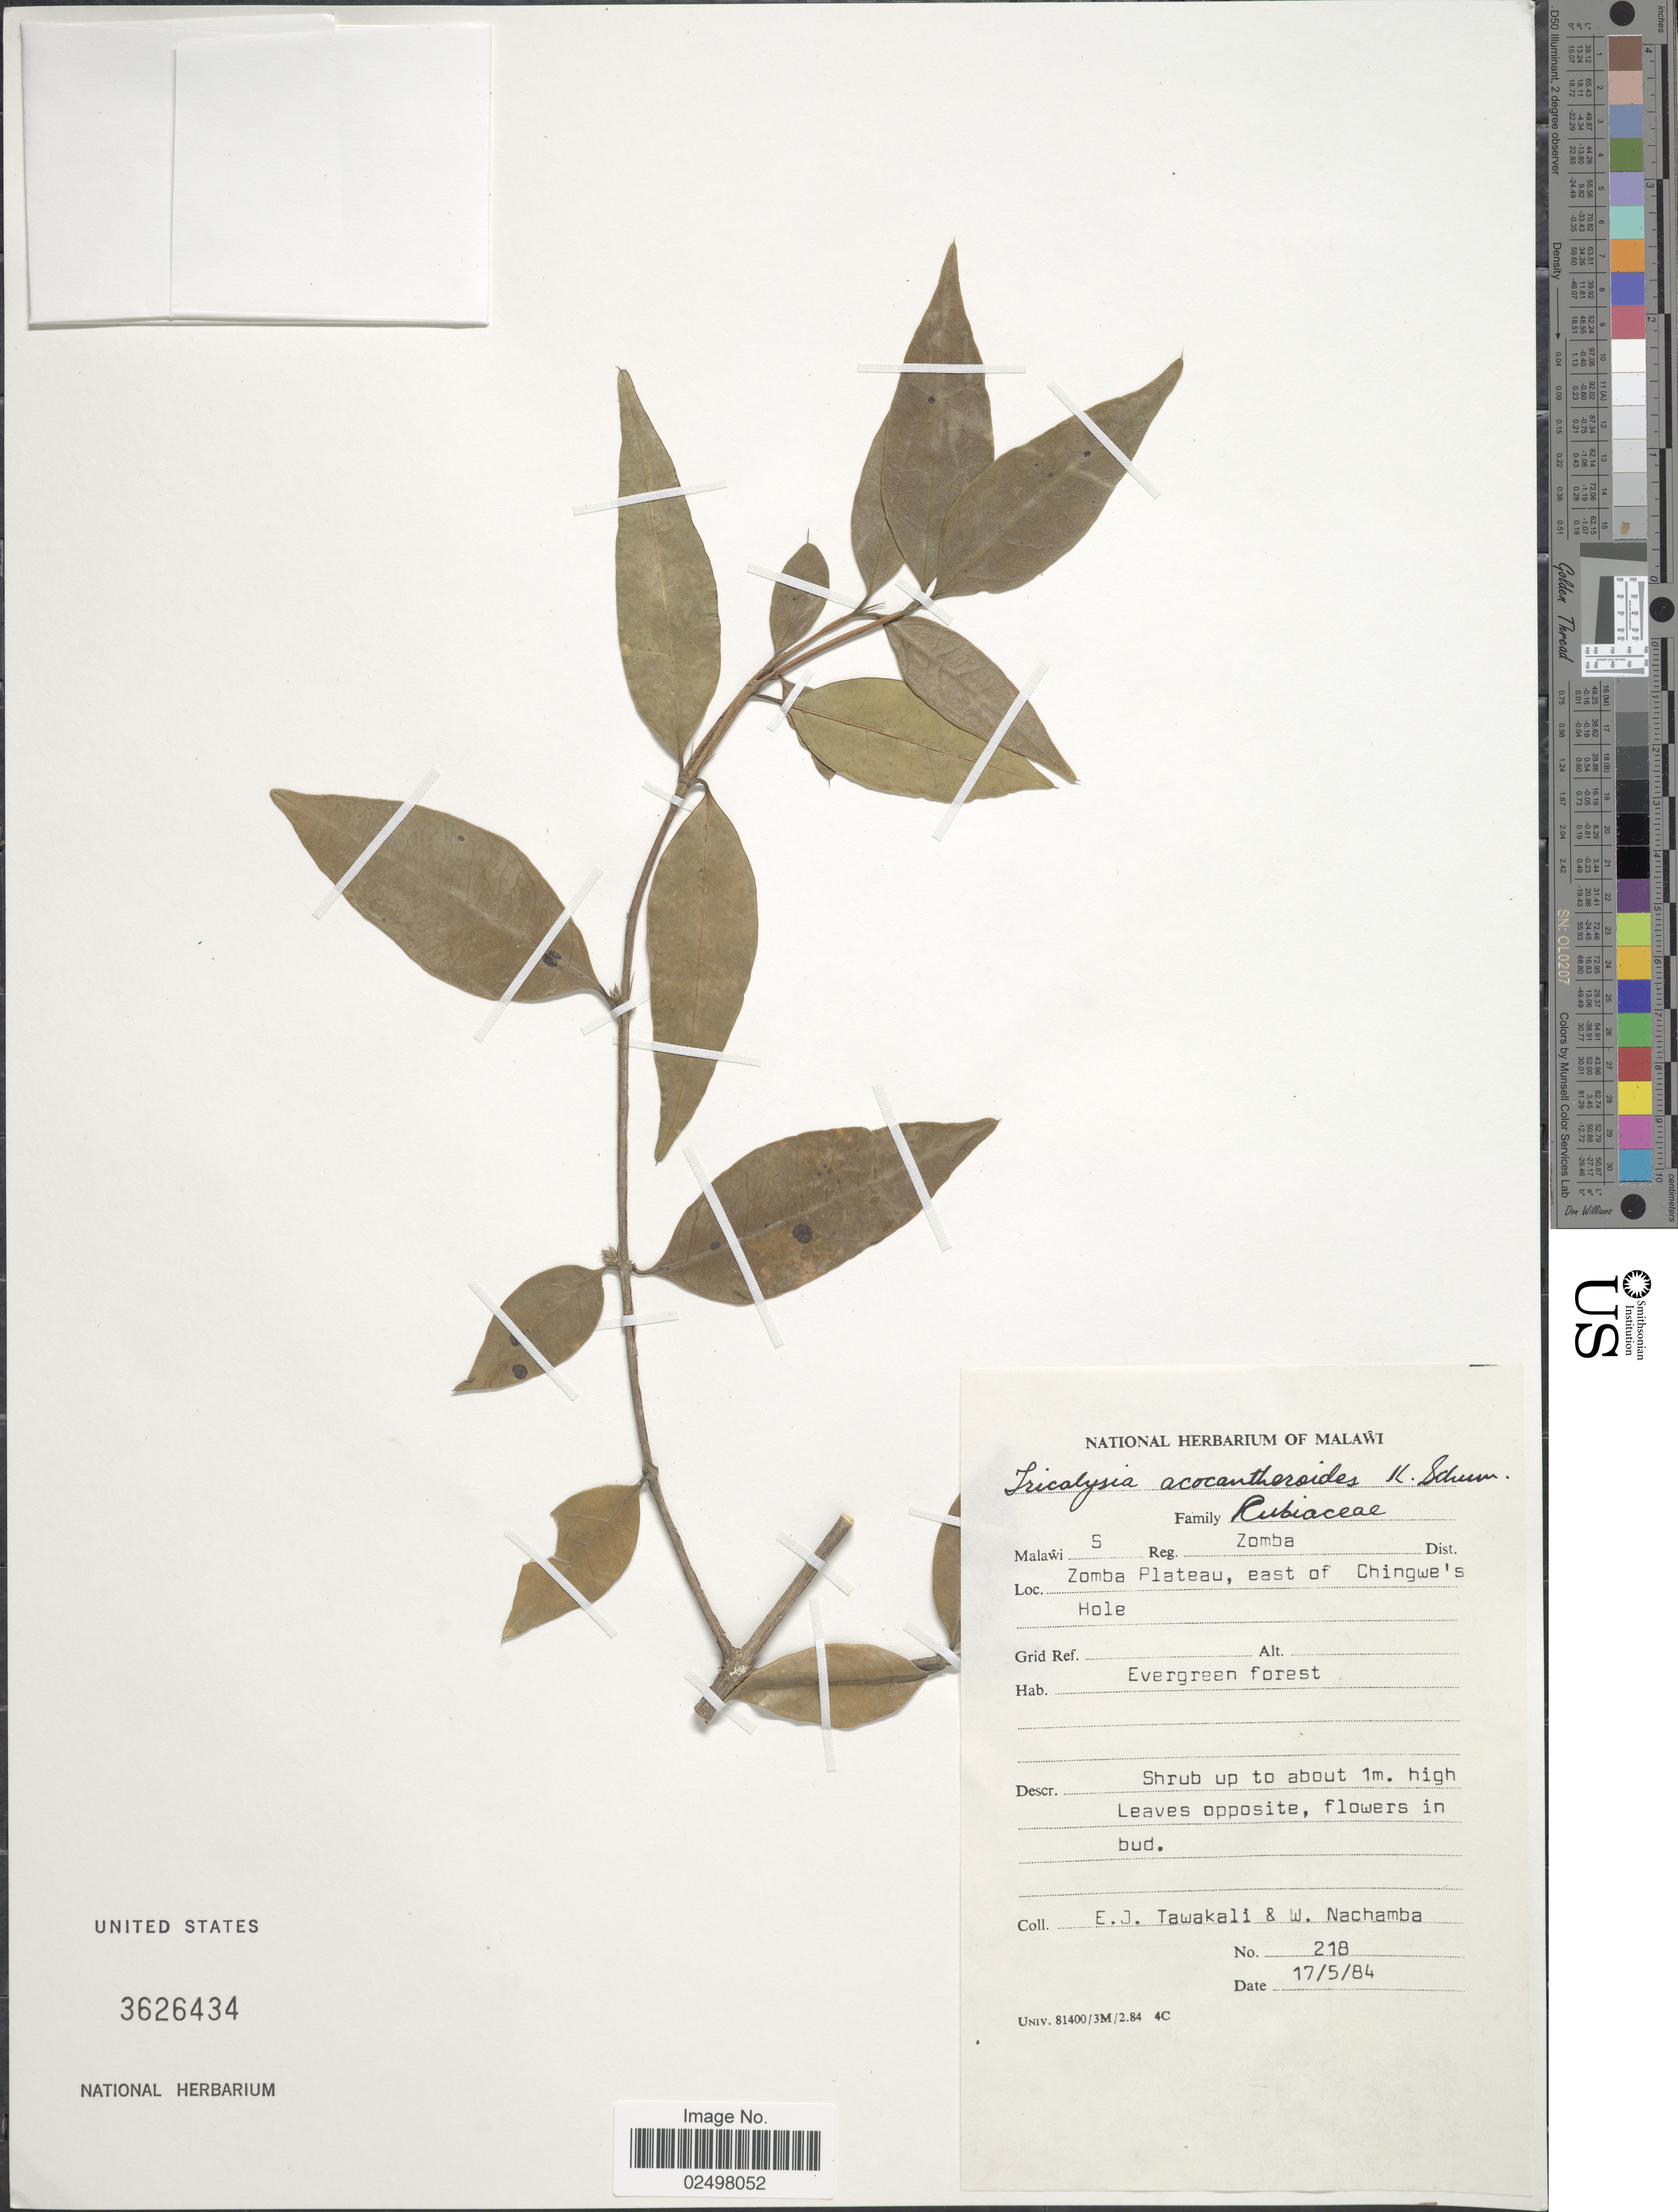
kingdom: Plantae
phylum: Tracheophyta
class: Magnoliopsida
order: Gentianales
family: Rubiaceae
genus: Tricalysia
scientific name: Tricalysia acocantheroides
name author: K. Schum.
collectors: E. Tawakali & W. Nachamba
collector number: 218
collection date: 1984-05-17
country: Malawi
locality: Malawi S Reg. Zomba Dist., Zomba Plateau, east of Chingwe's Hole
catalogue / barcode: US 3626434